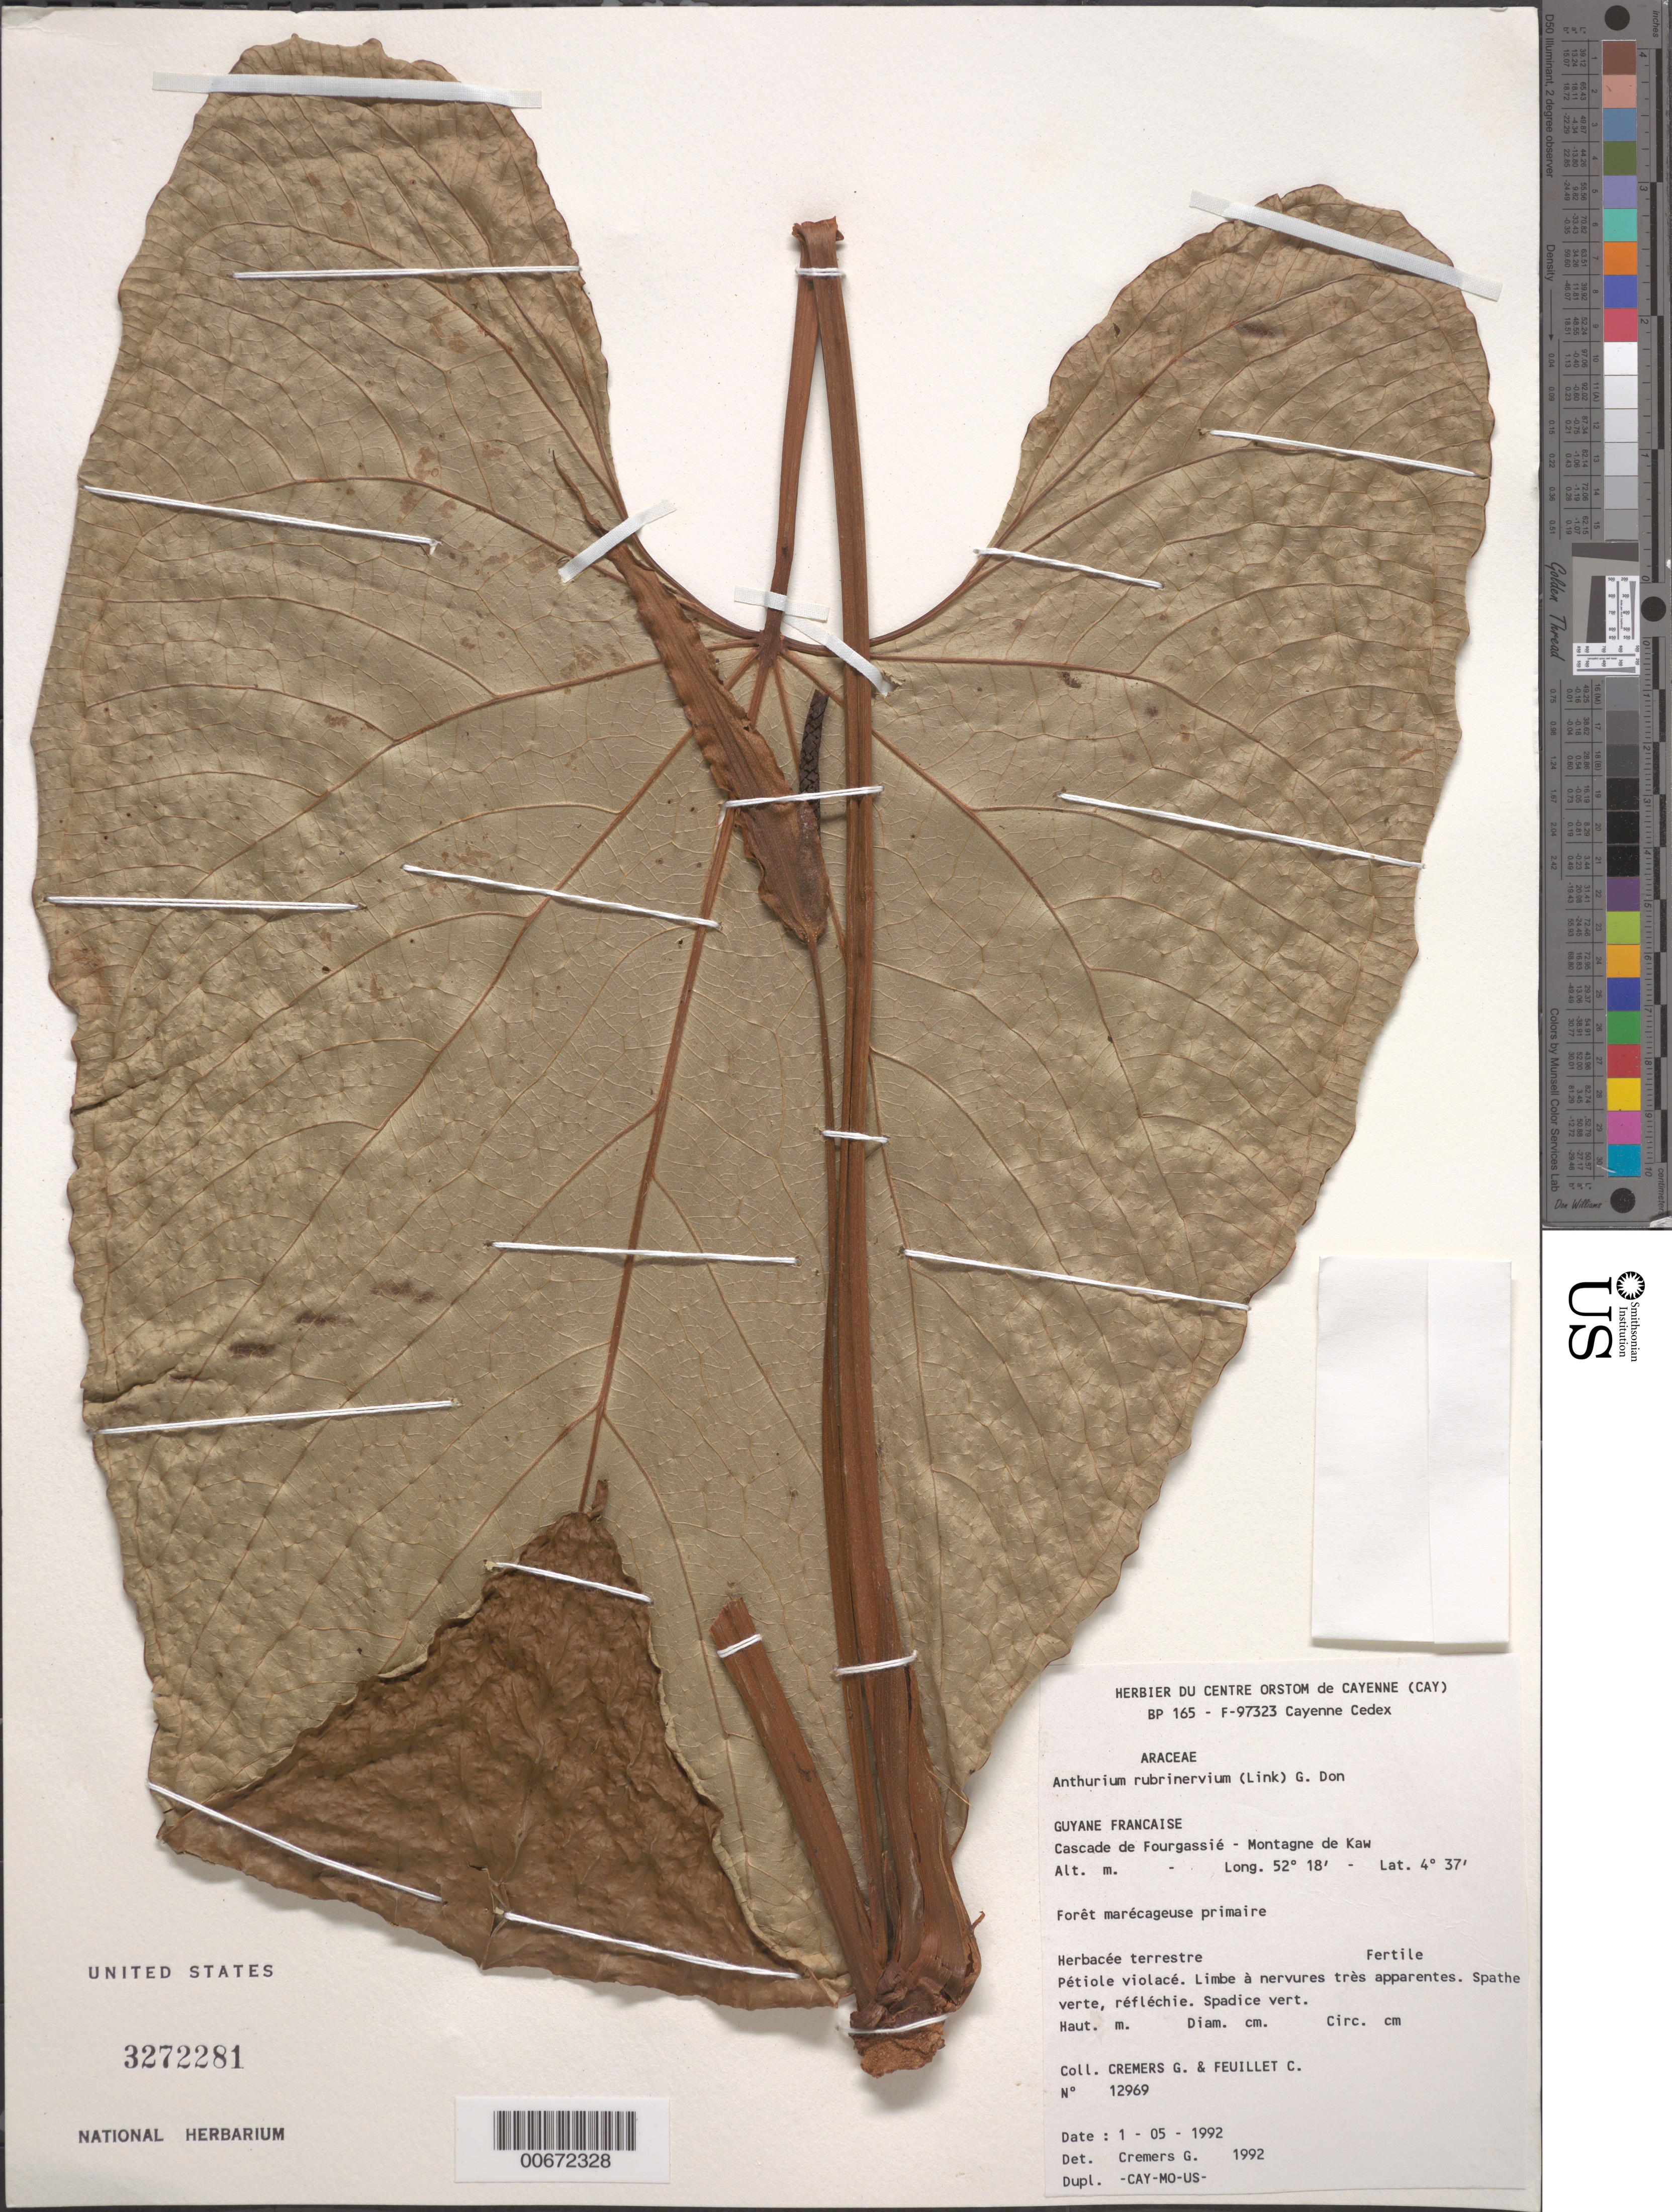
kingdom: Plantae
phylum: Tracheophyta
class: Liliopsida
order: Alismatales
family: Araceae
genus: Anthurium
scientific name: Anthurium rubrinervium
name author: (Link) G. Don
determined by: Cremers, Georges A.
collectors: G. Cremers & C. Feuillet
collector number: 12969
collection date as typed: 1-May-92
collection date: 1992-05-01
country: French Guiana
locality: Cascade de Fourgassié, Montagne de Kaw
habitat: Primary mercageous forest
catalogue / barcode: US 3272281